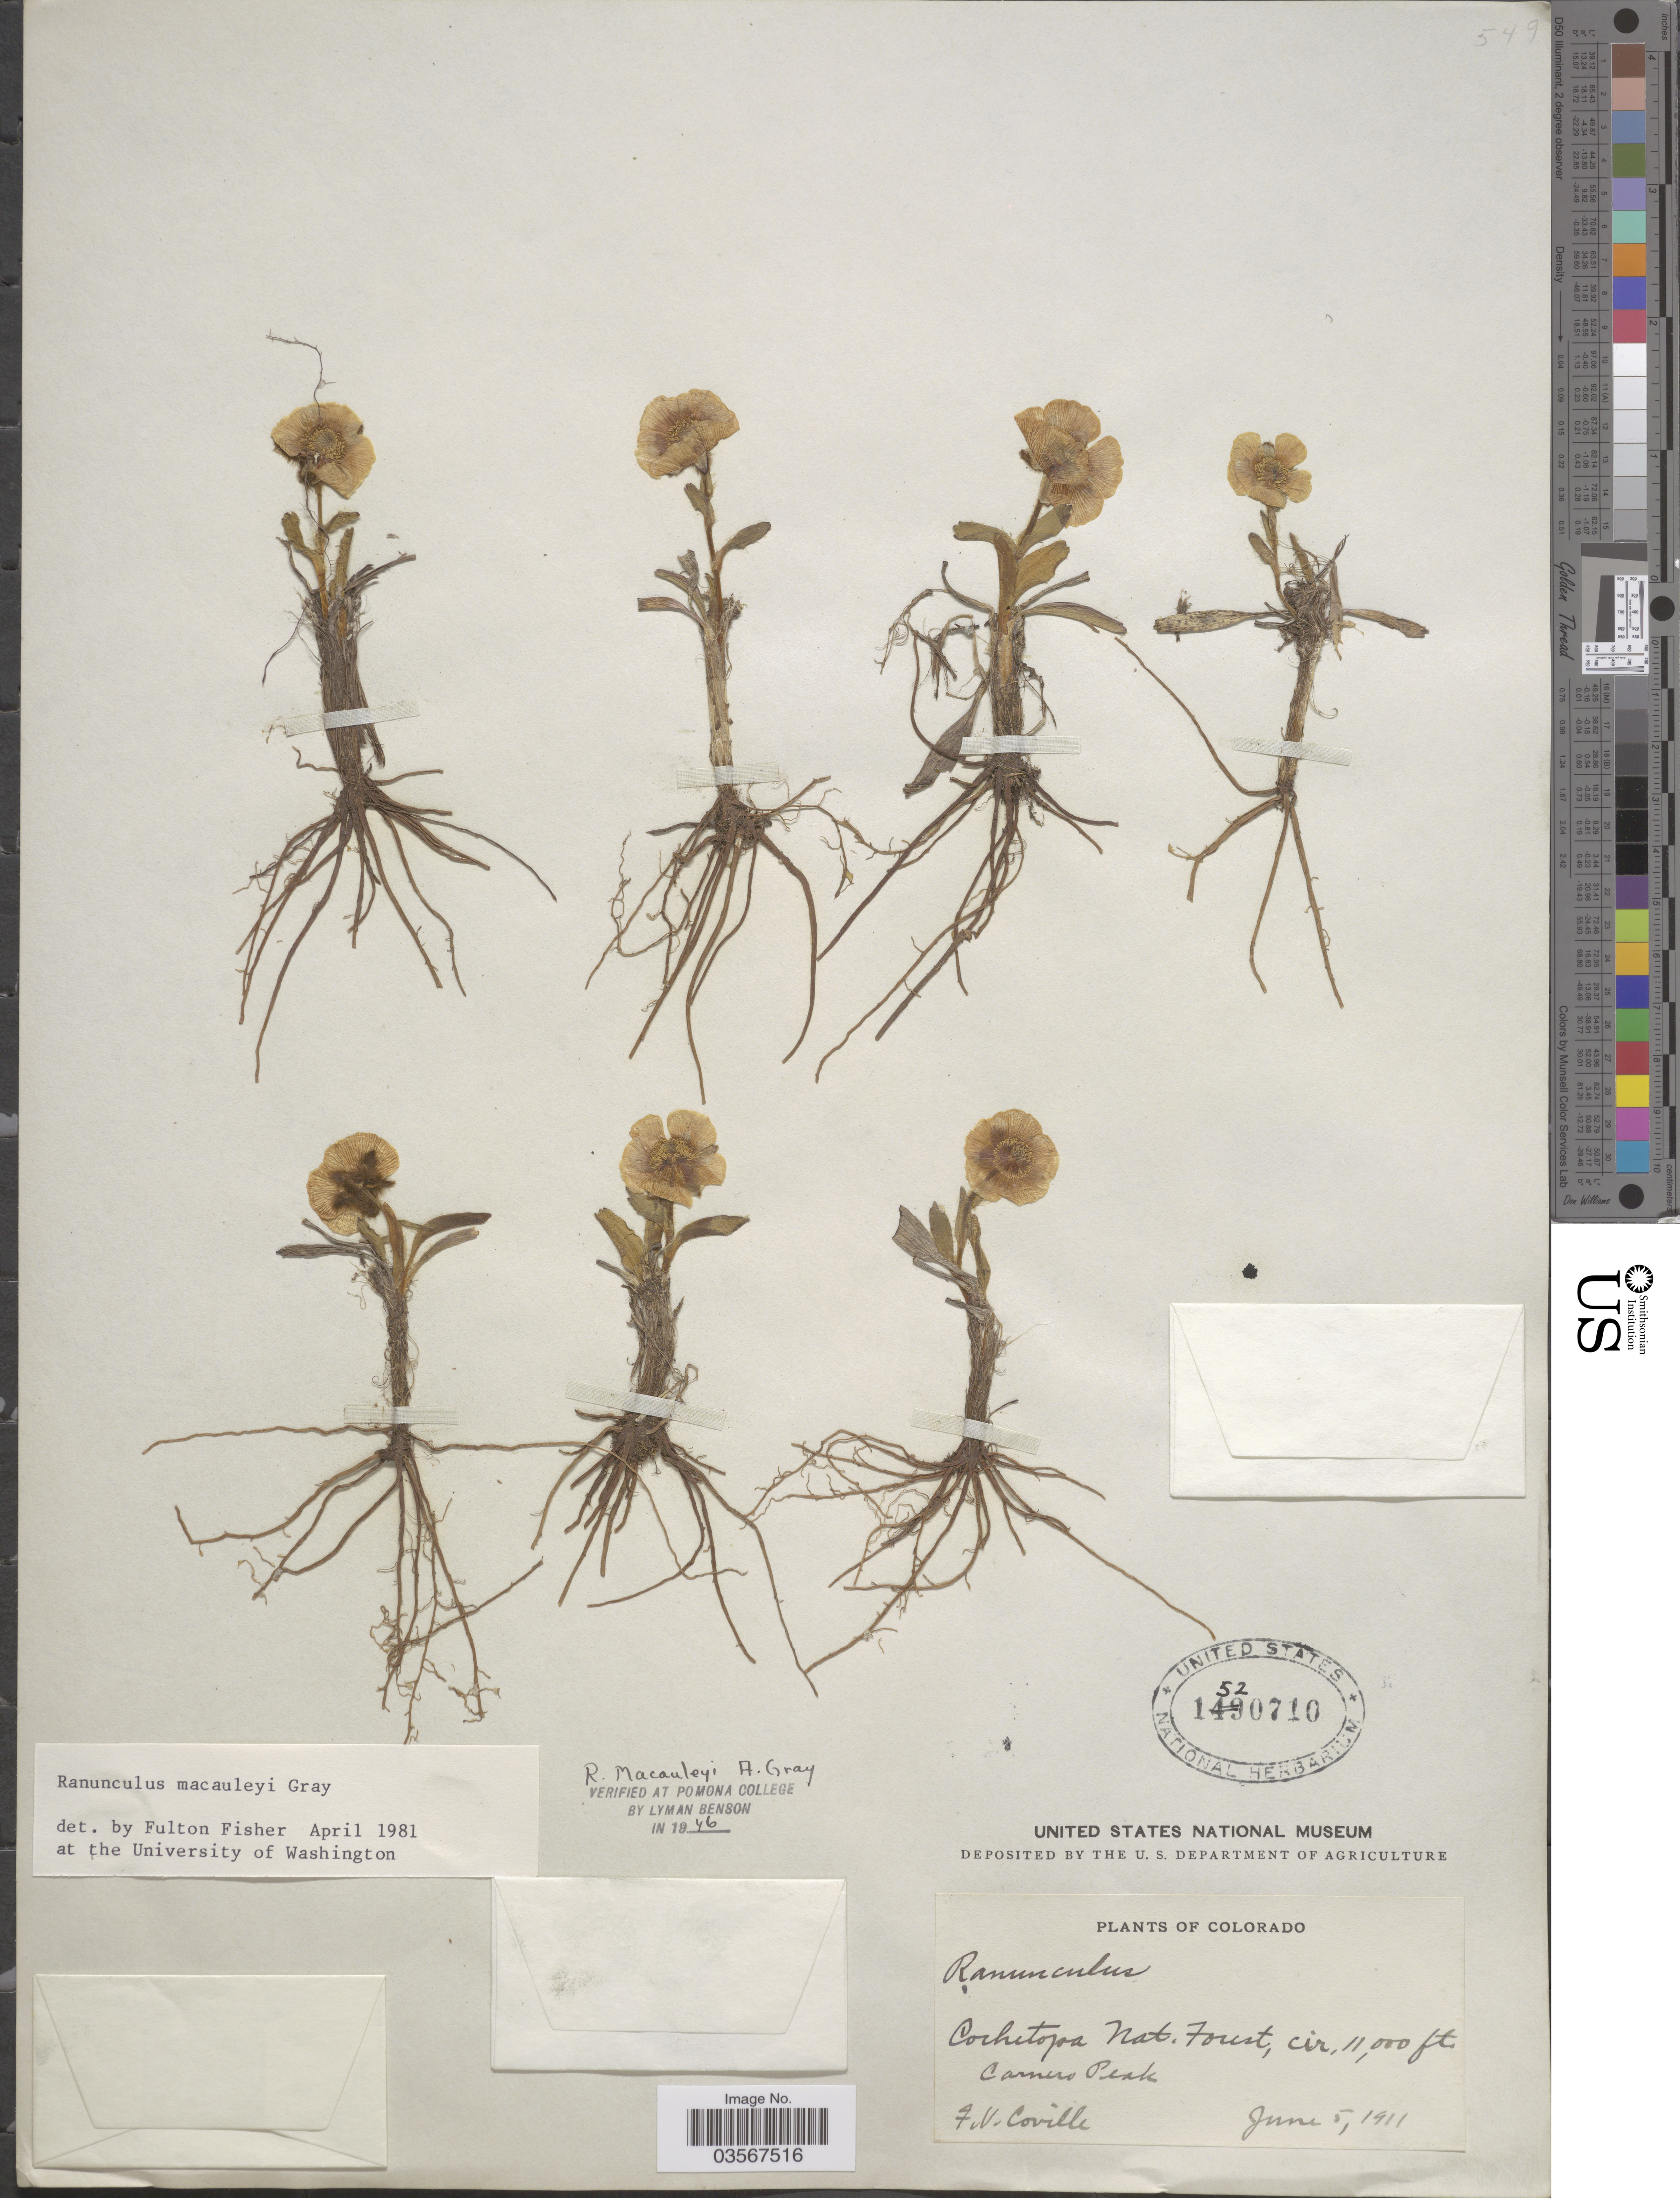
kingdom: Plantae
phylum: Tracheophyta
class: Magnoliopsida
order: Ranunculales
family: Ranunculaceae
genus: Ranunculus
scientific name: Ranunculus macauleyi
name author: A. Gray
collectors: F. V. Coville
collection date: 1911-06-05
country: United States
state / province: Colorado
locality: Cochetopa Nat. Forest, Carnero Peak.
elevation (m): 3353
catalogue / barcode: US 1520710